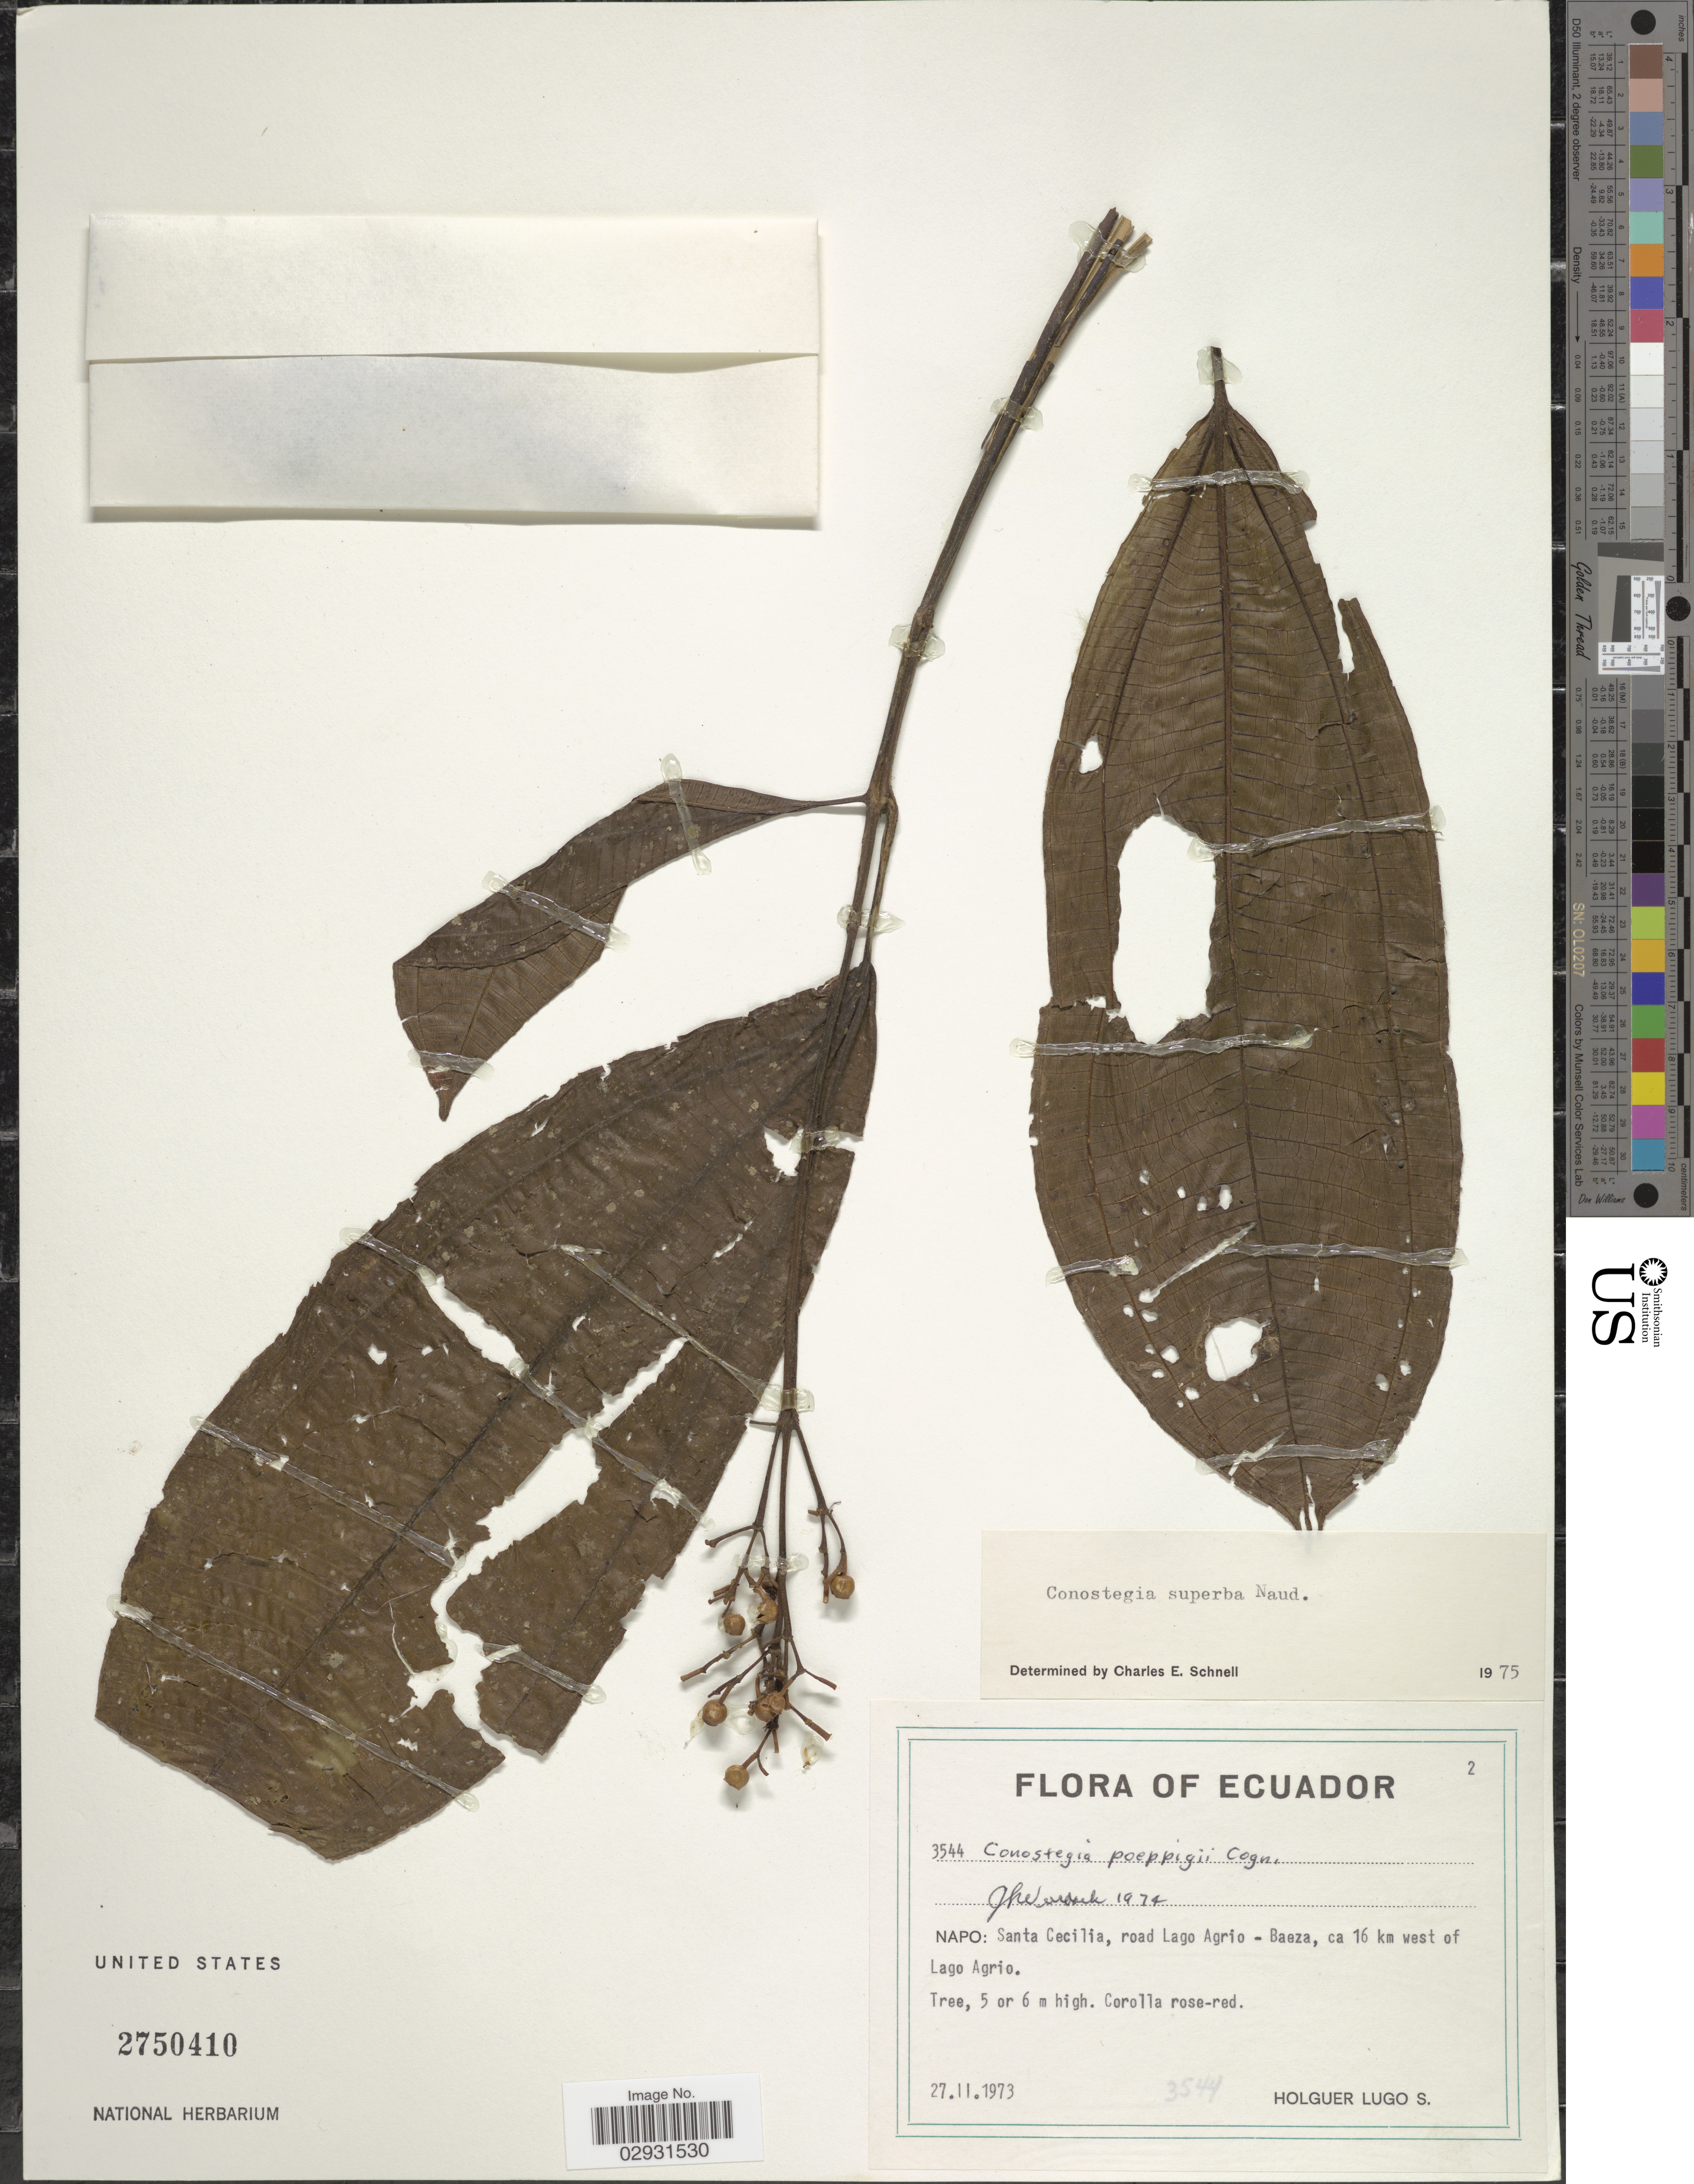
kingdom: Plantae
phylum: Tracheophyta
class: Magnoliopsida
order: Myrtales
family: Melastomataceae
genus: Conostegia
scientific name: Conostegia superba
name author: Naudin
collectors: H. Lugo S.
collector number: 3544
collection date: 1973-02-27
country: Ecuador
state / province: Napo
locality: Santa Cecilia, road Lago Agrio - Baeza, ca 16 km west of Lago Agrio.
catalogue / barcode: US 2750410